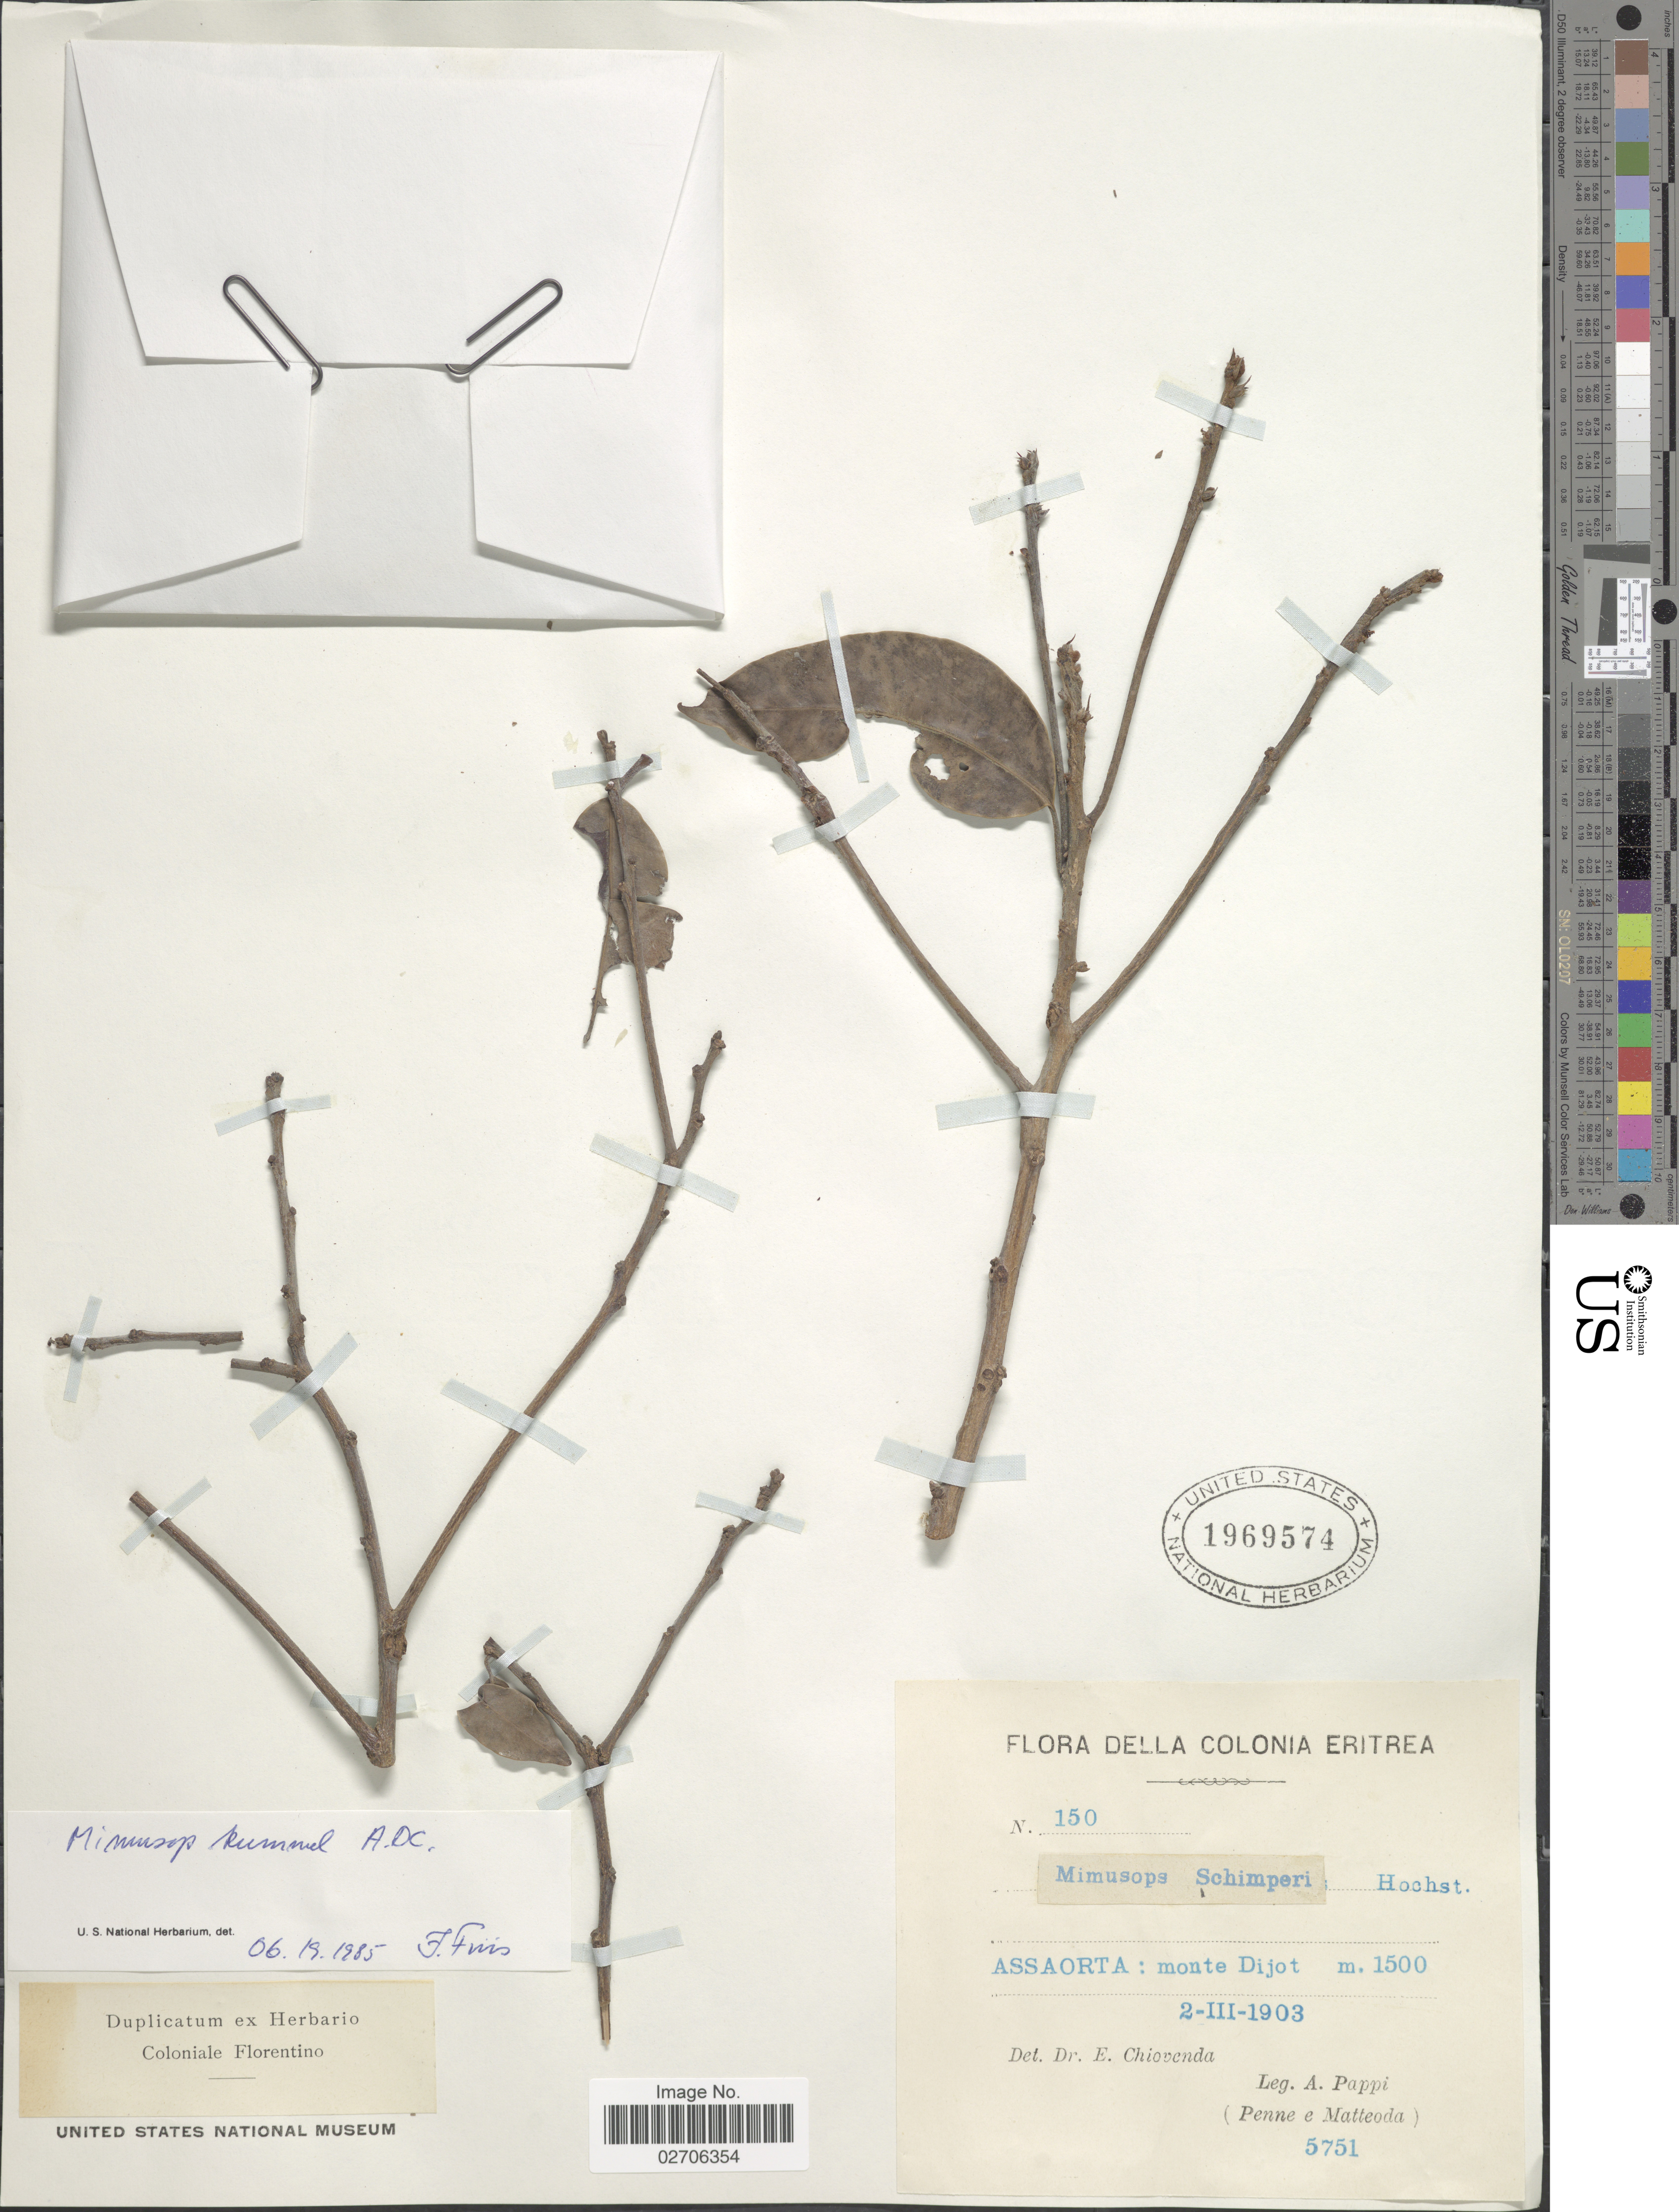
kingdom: Plantae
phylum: Tracheophyta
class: Magnoliopsida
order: Ericales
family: Sapotaceae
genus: Mimusops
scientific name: Mimusops kummel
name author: Hochst. ex A. DC.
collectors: A. Pappi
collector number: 5751/150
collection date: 1903-03-02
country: Eritrea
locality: Della Colonia Eritrea. Assaorta: monte Dijot.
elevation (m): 1500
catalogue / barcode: US 1969574